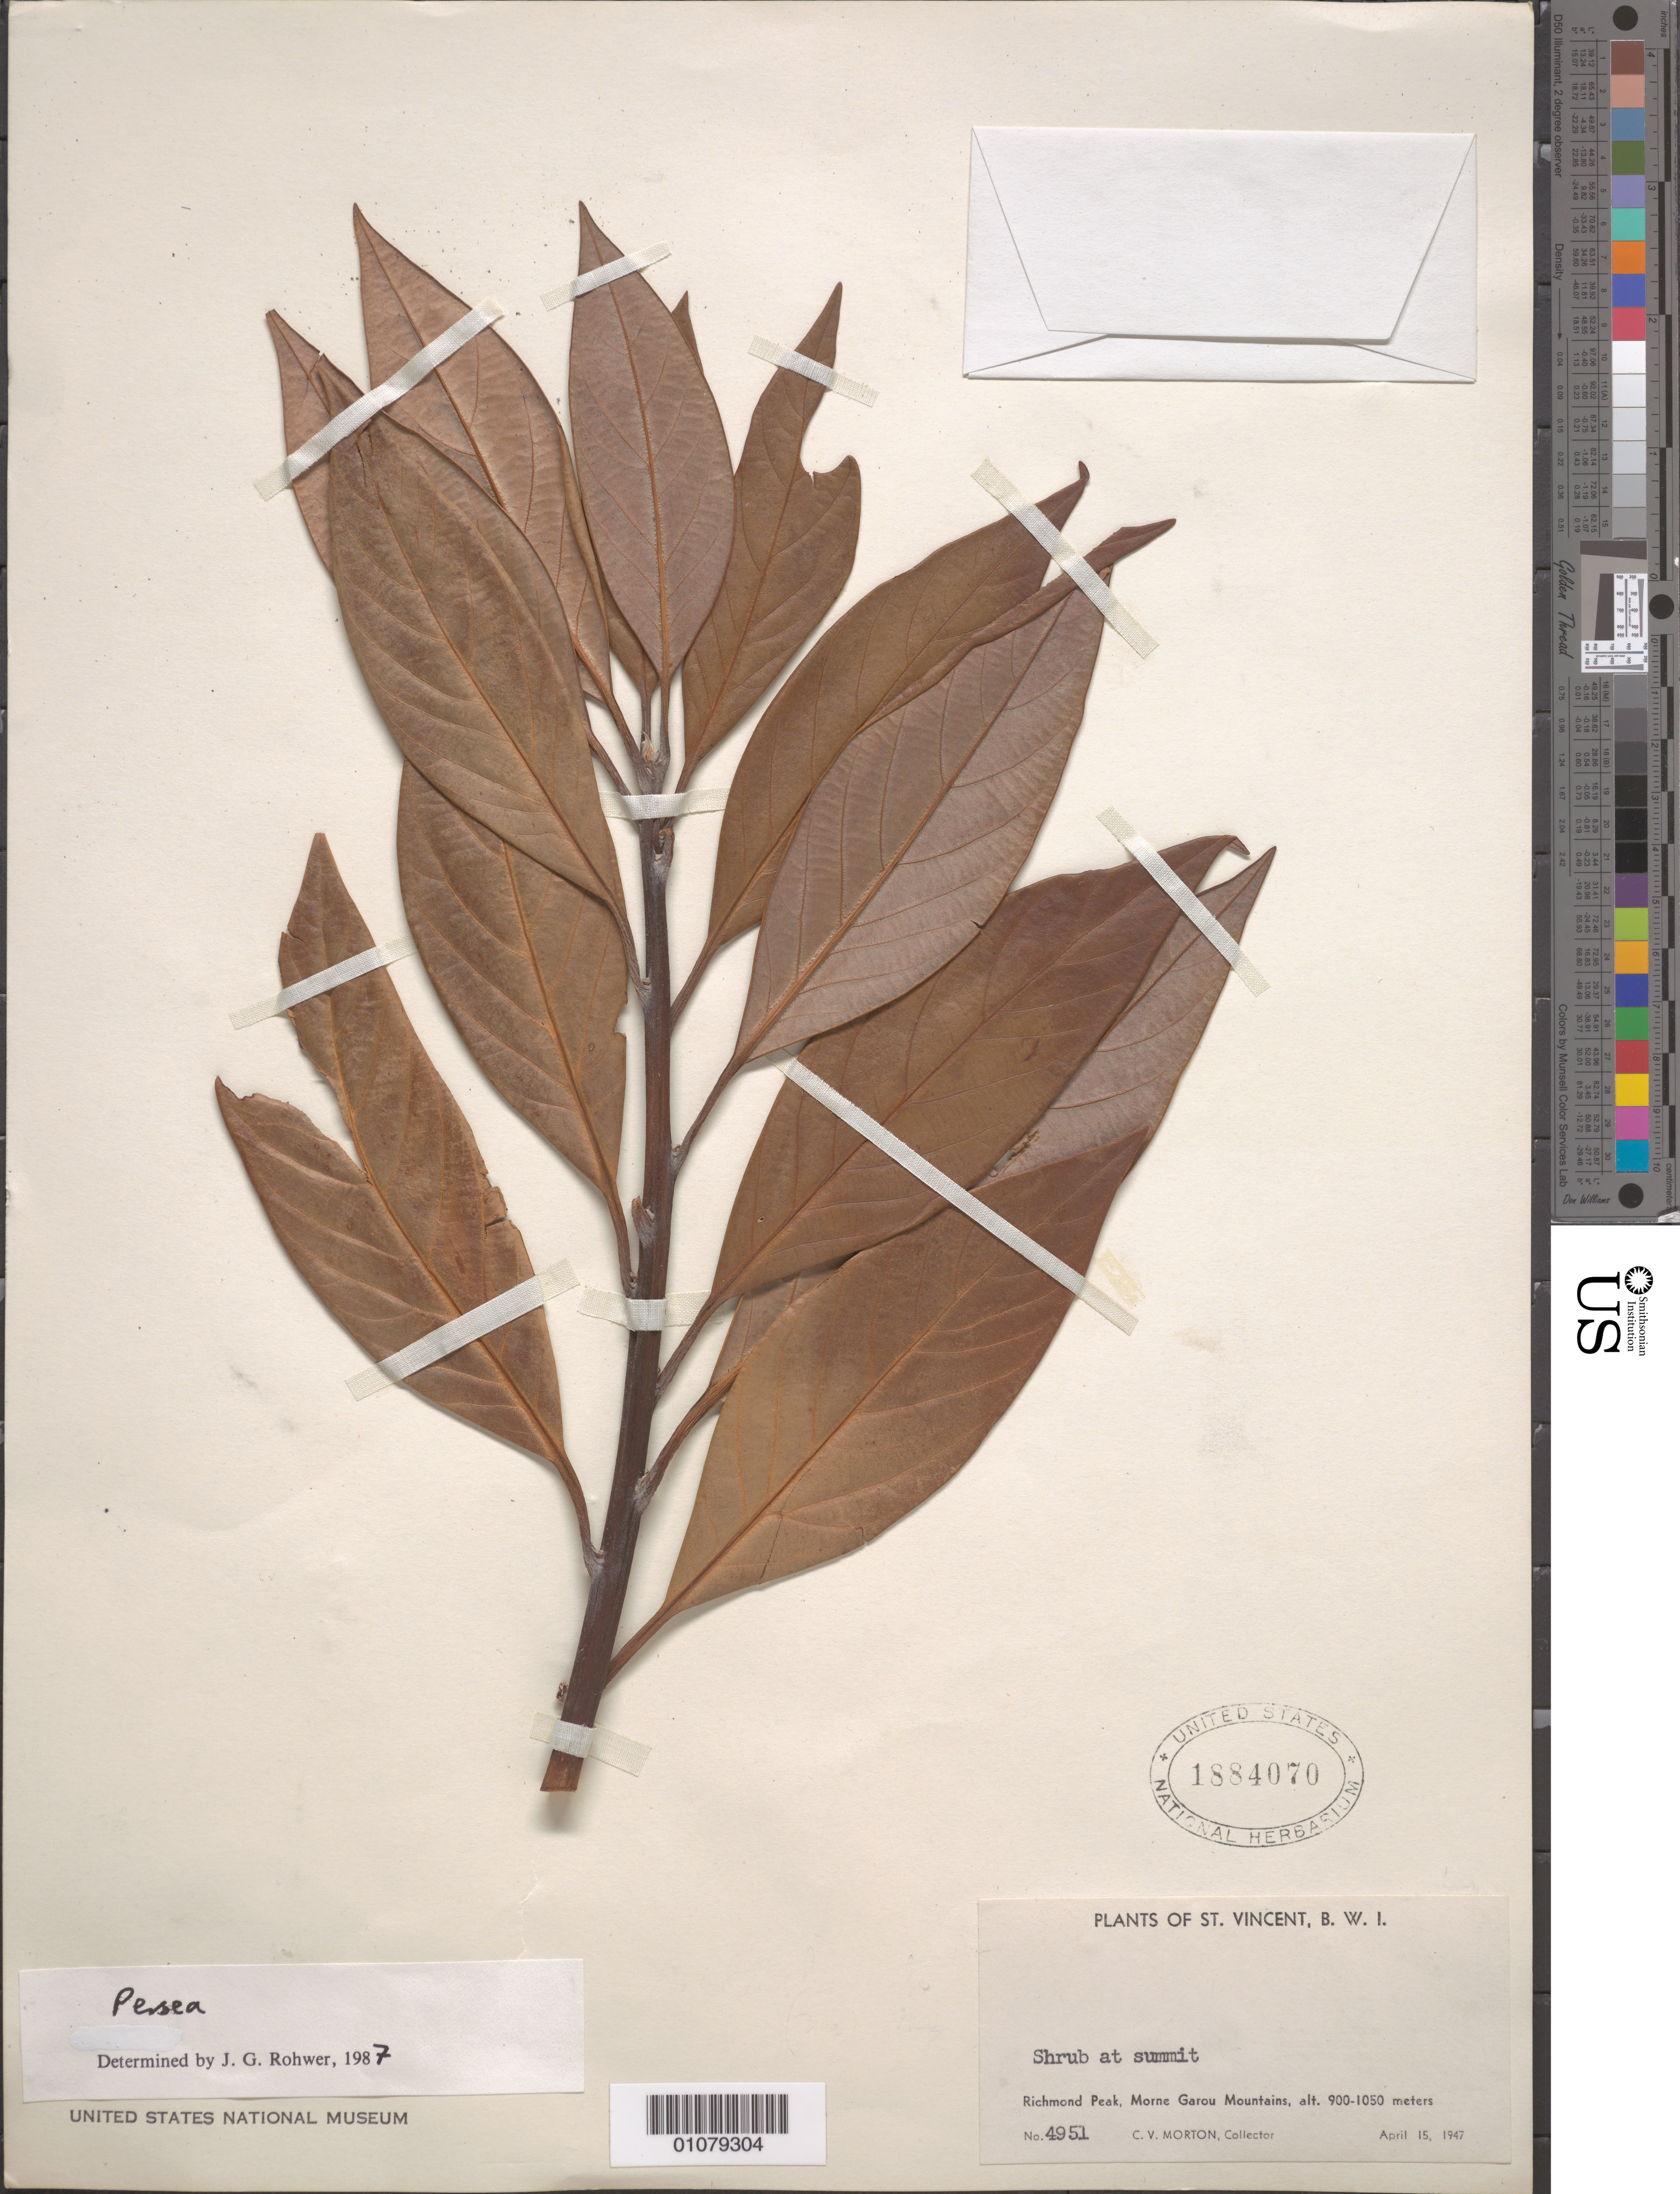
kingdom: Plantae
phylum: Tracheophyta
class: Magnoliopsida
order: Laurales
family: Lauraceae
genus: Persea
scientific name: Persea sp.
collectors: C. V. Morton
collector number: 4951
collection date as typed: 15 Apr 1947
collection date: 1947-04-15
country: St. Vincent - Grenadines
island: St. Vincent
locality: Richmond Peak, Morne Garou Mountains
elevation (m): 274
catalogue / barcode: US 1884070